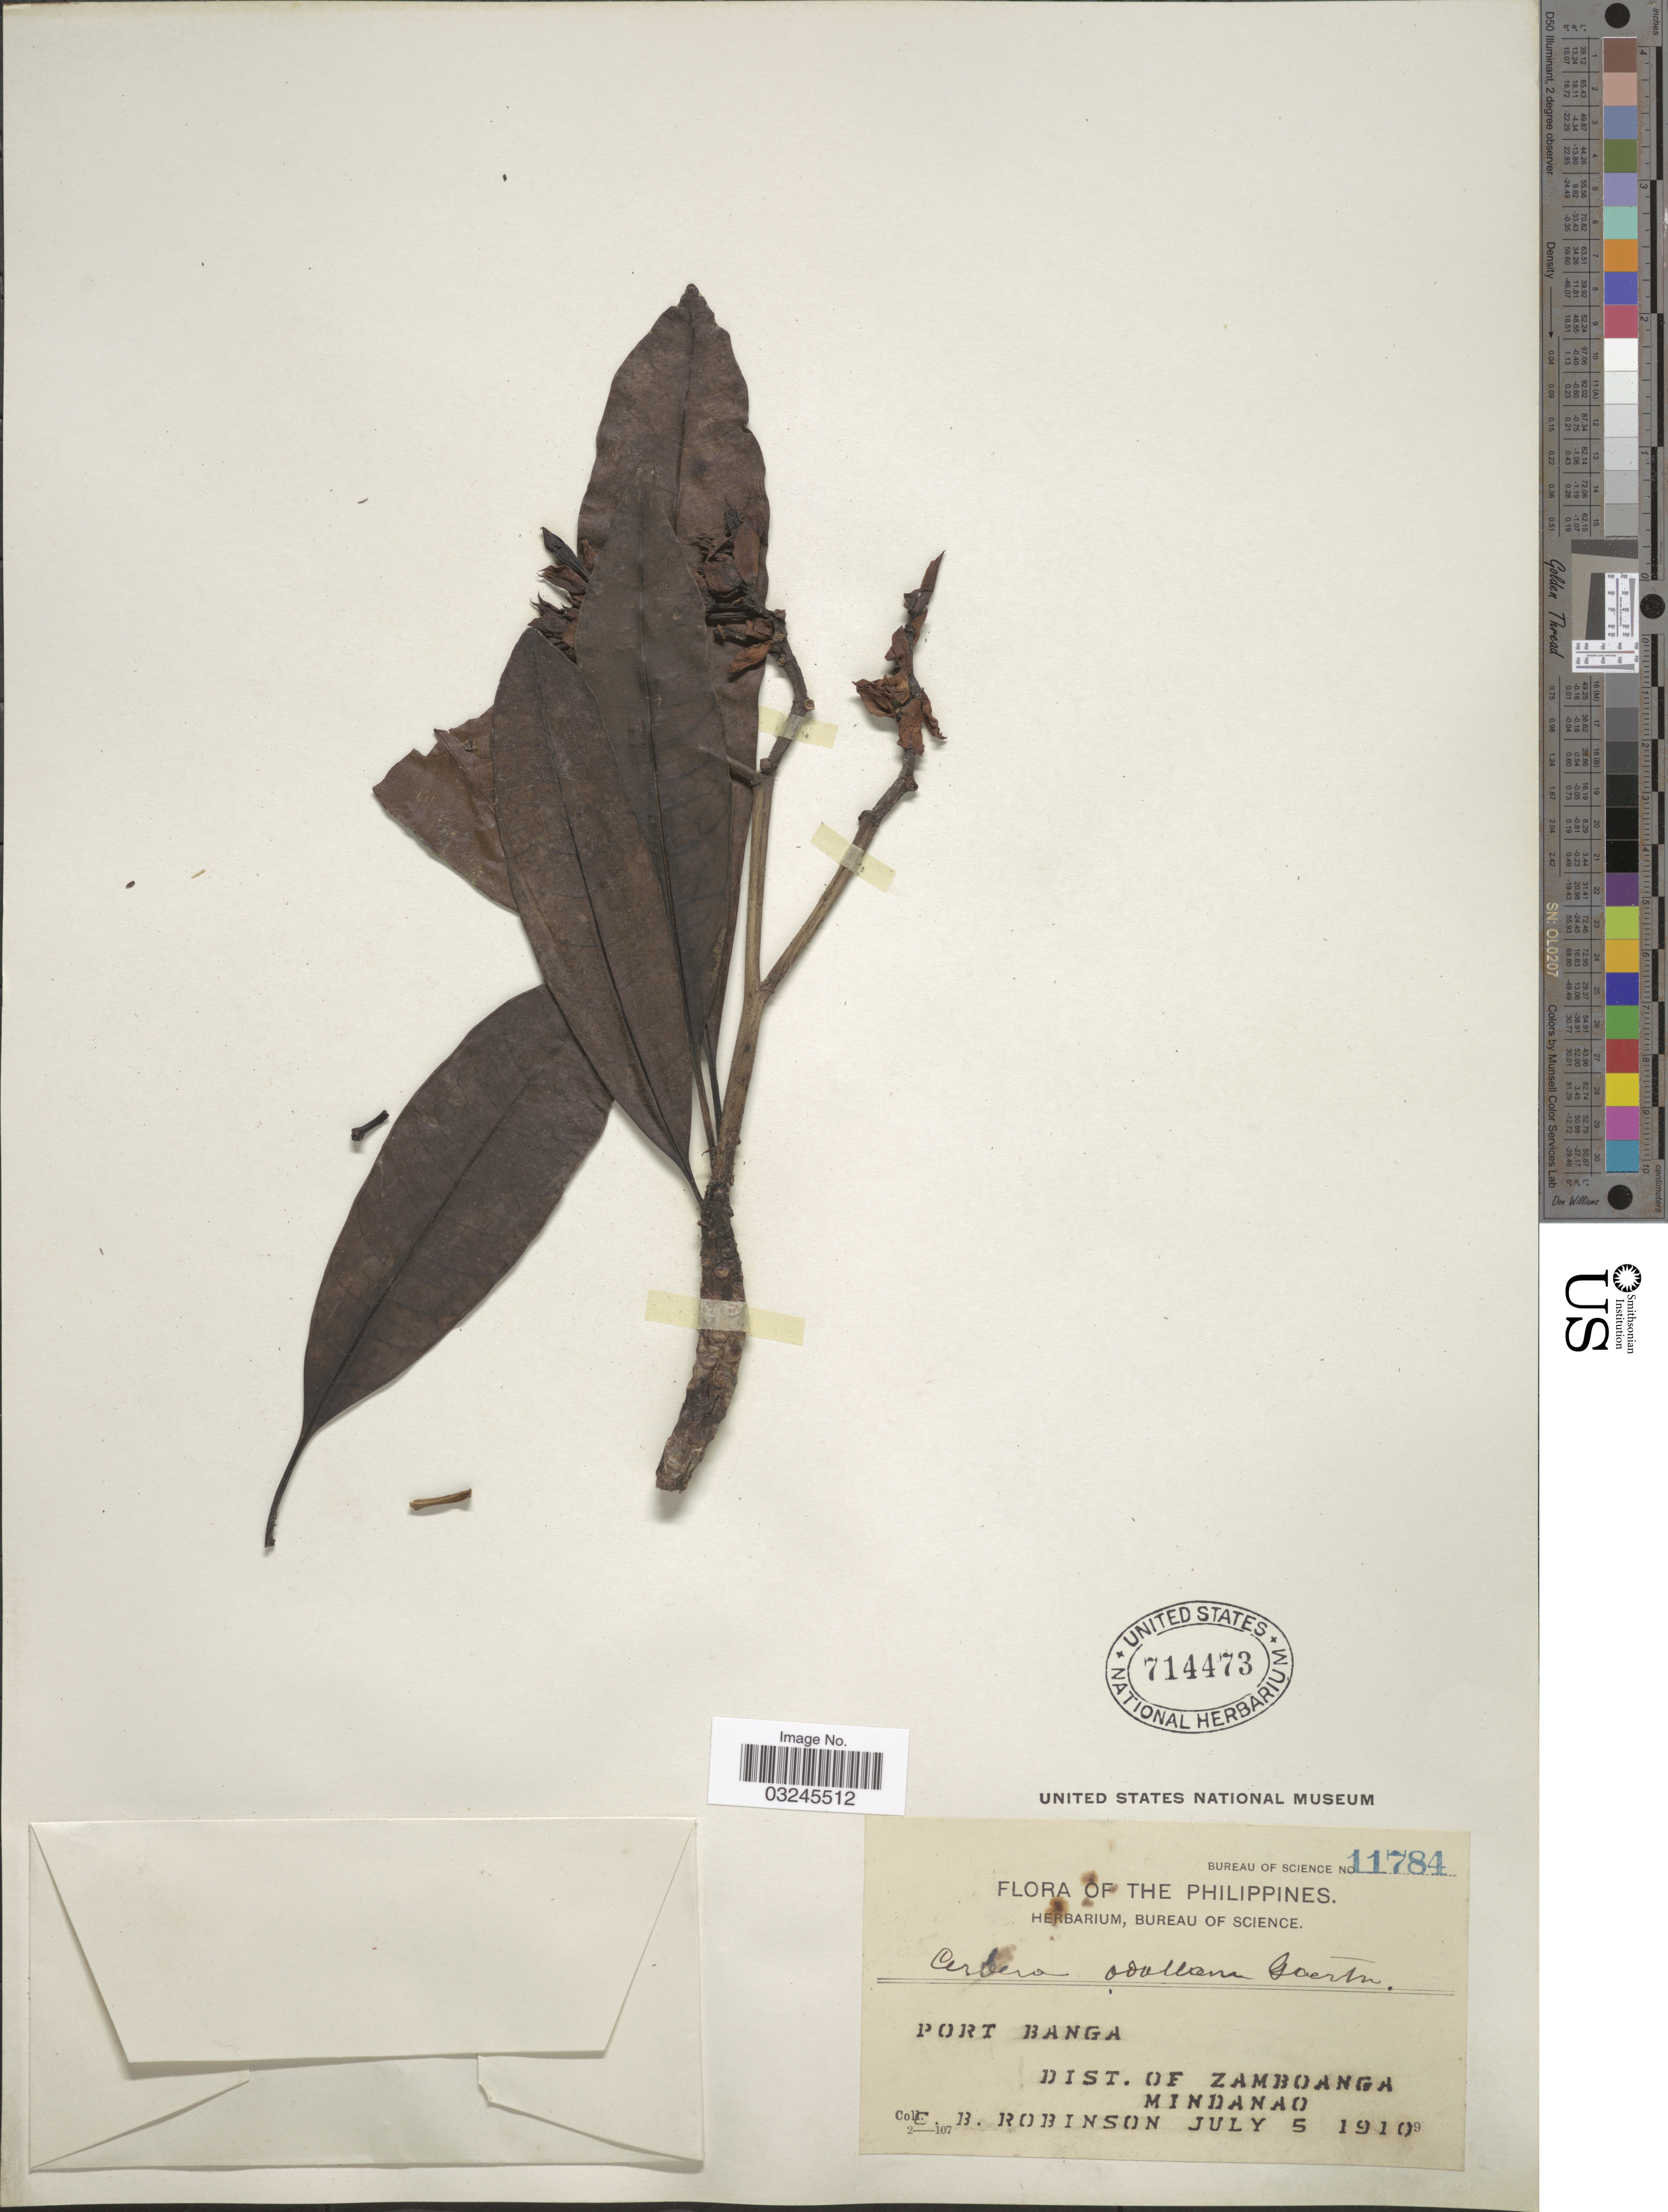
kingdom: Plantae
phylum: Tracheophyta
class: Magnoliopsida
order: Gentianales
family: Apocynaceae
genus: Cerbera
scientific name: Cerbera manghas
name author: L.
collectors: C. Robinson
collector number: Bureau of Science 11784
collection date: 1910-07-05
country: Philippines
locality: Port Banga. Dist. of Zamboanga. Mindanao.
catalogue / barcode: US 714473